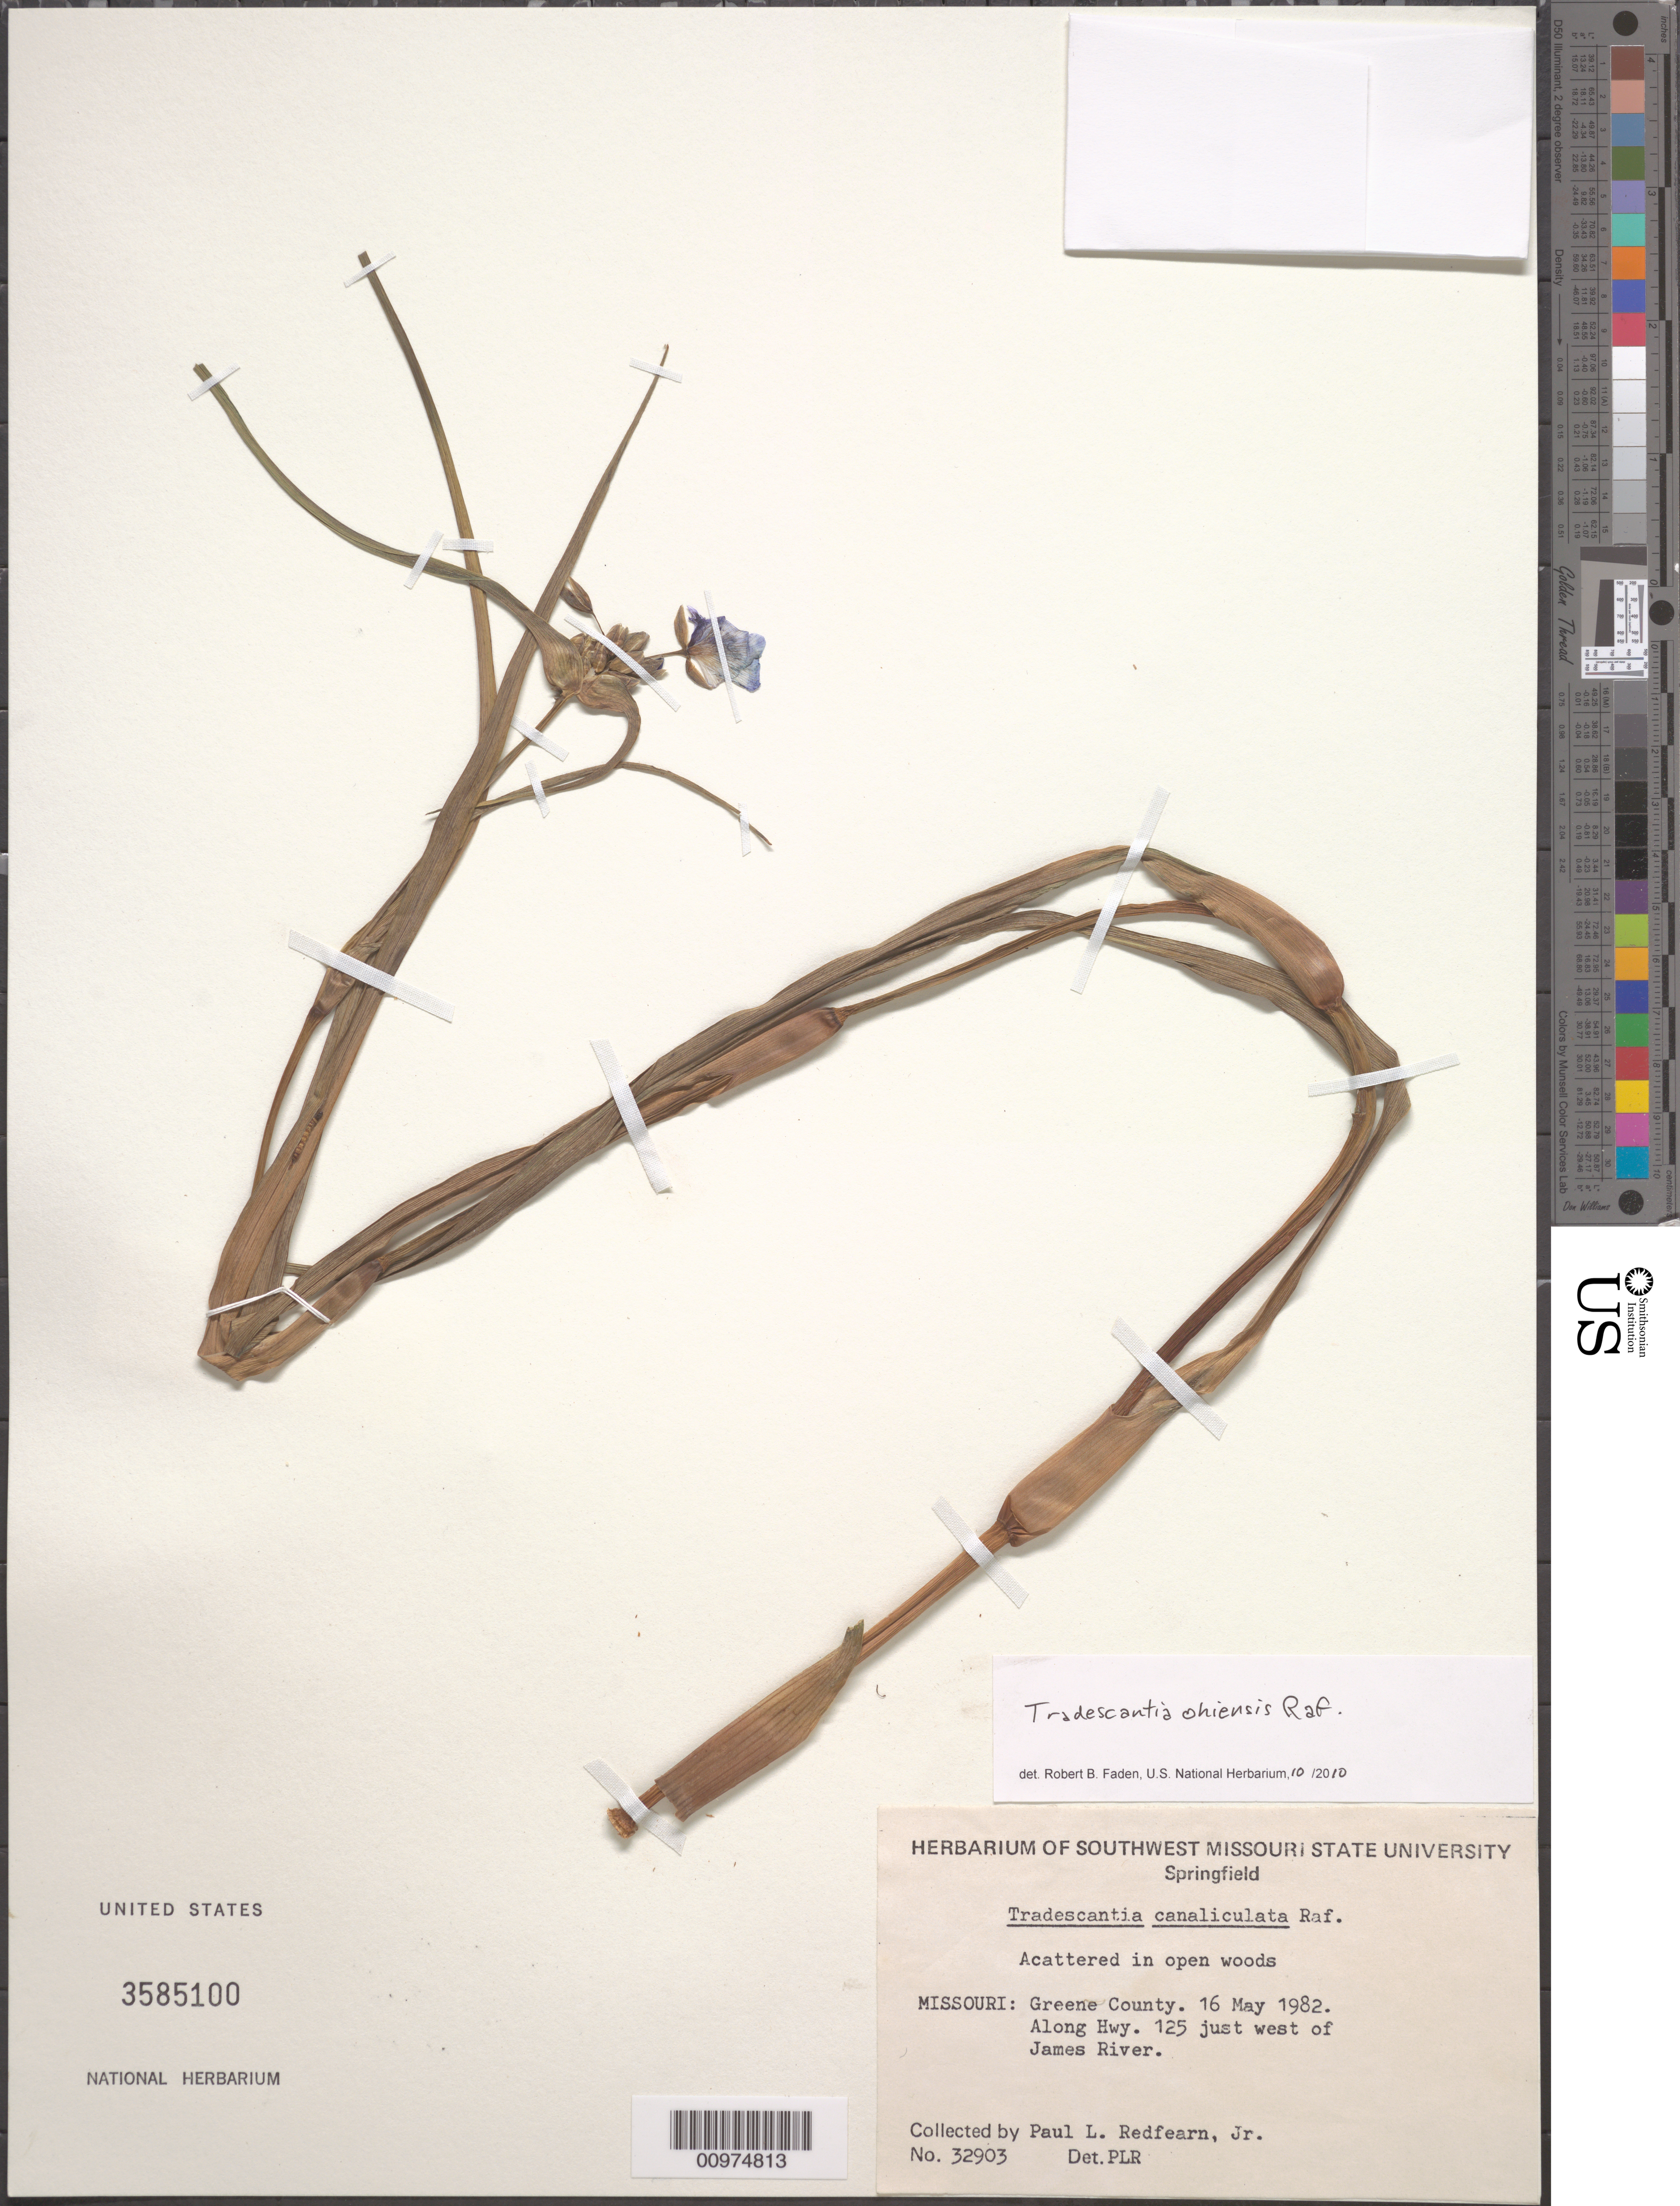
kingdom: Plantae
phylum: Tracheophyta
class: Liliopsida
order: Commelinales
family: Commelinaceae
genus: Tradescantia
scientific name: Tradescantia ohiensis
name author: Raf.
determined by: Faden, Robert B., (US), Smithsonian Institution - National Museum of Natural History (UNITED STATES)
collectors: P. Redfearn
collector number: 32903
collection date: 1982-05-16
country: United States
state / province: Missouri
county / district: Greene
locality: Along Hwy. 125 just west of James River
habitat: Scattered in open woods.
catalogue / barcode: US 3585100